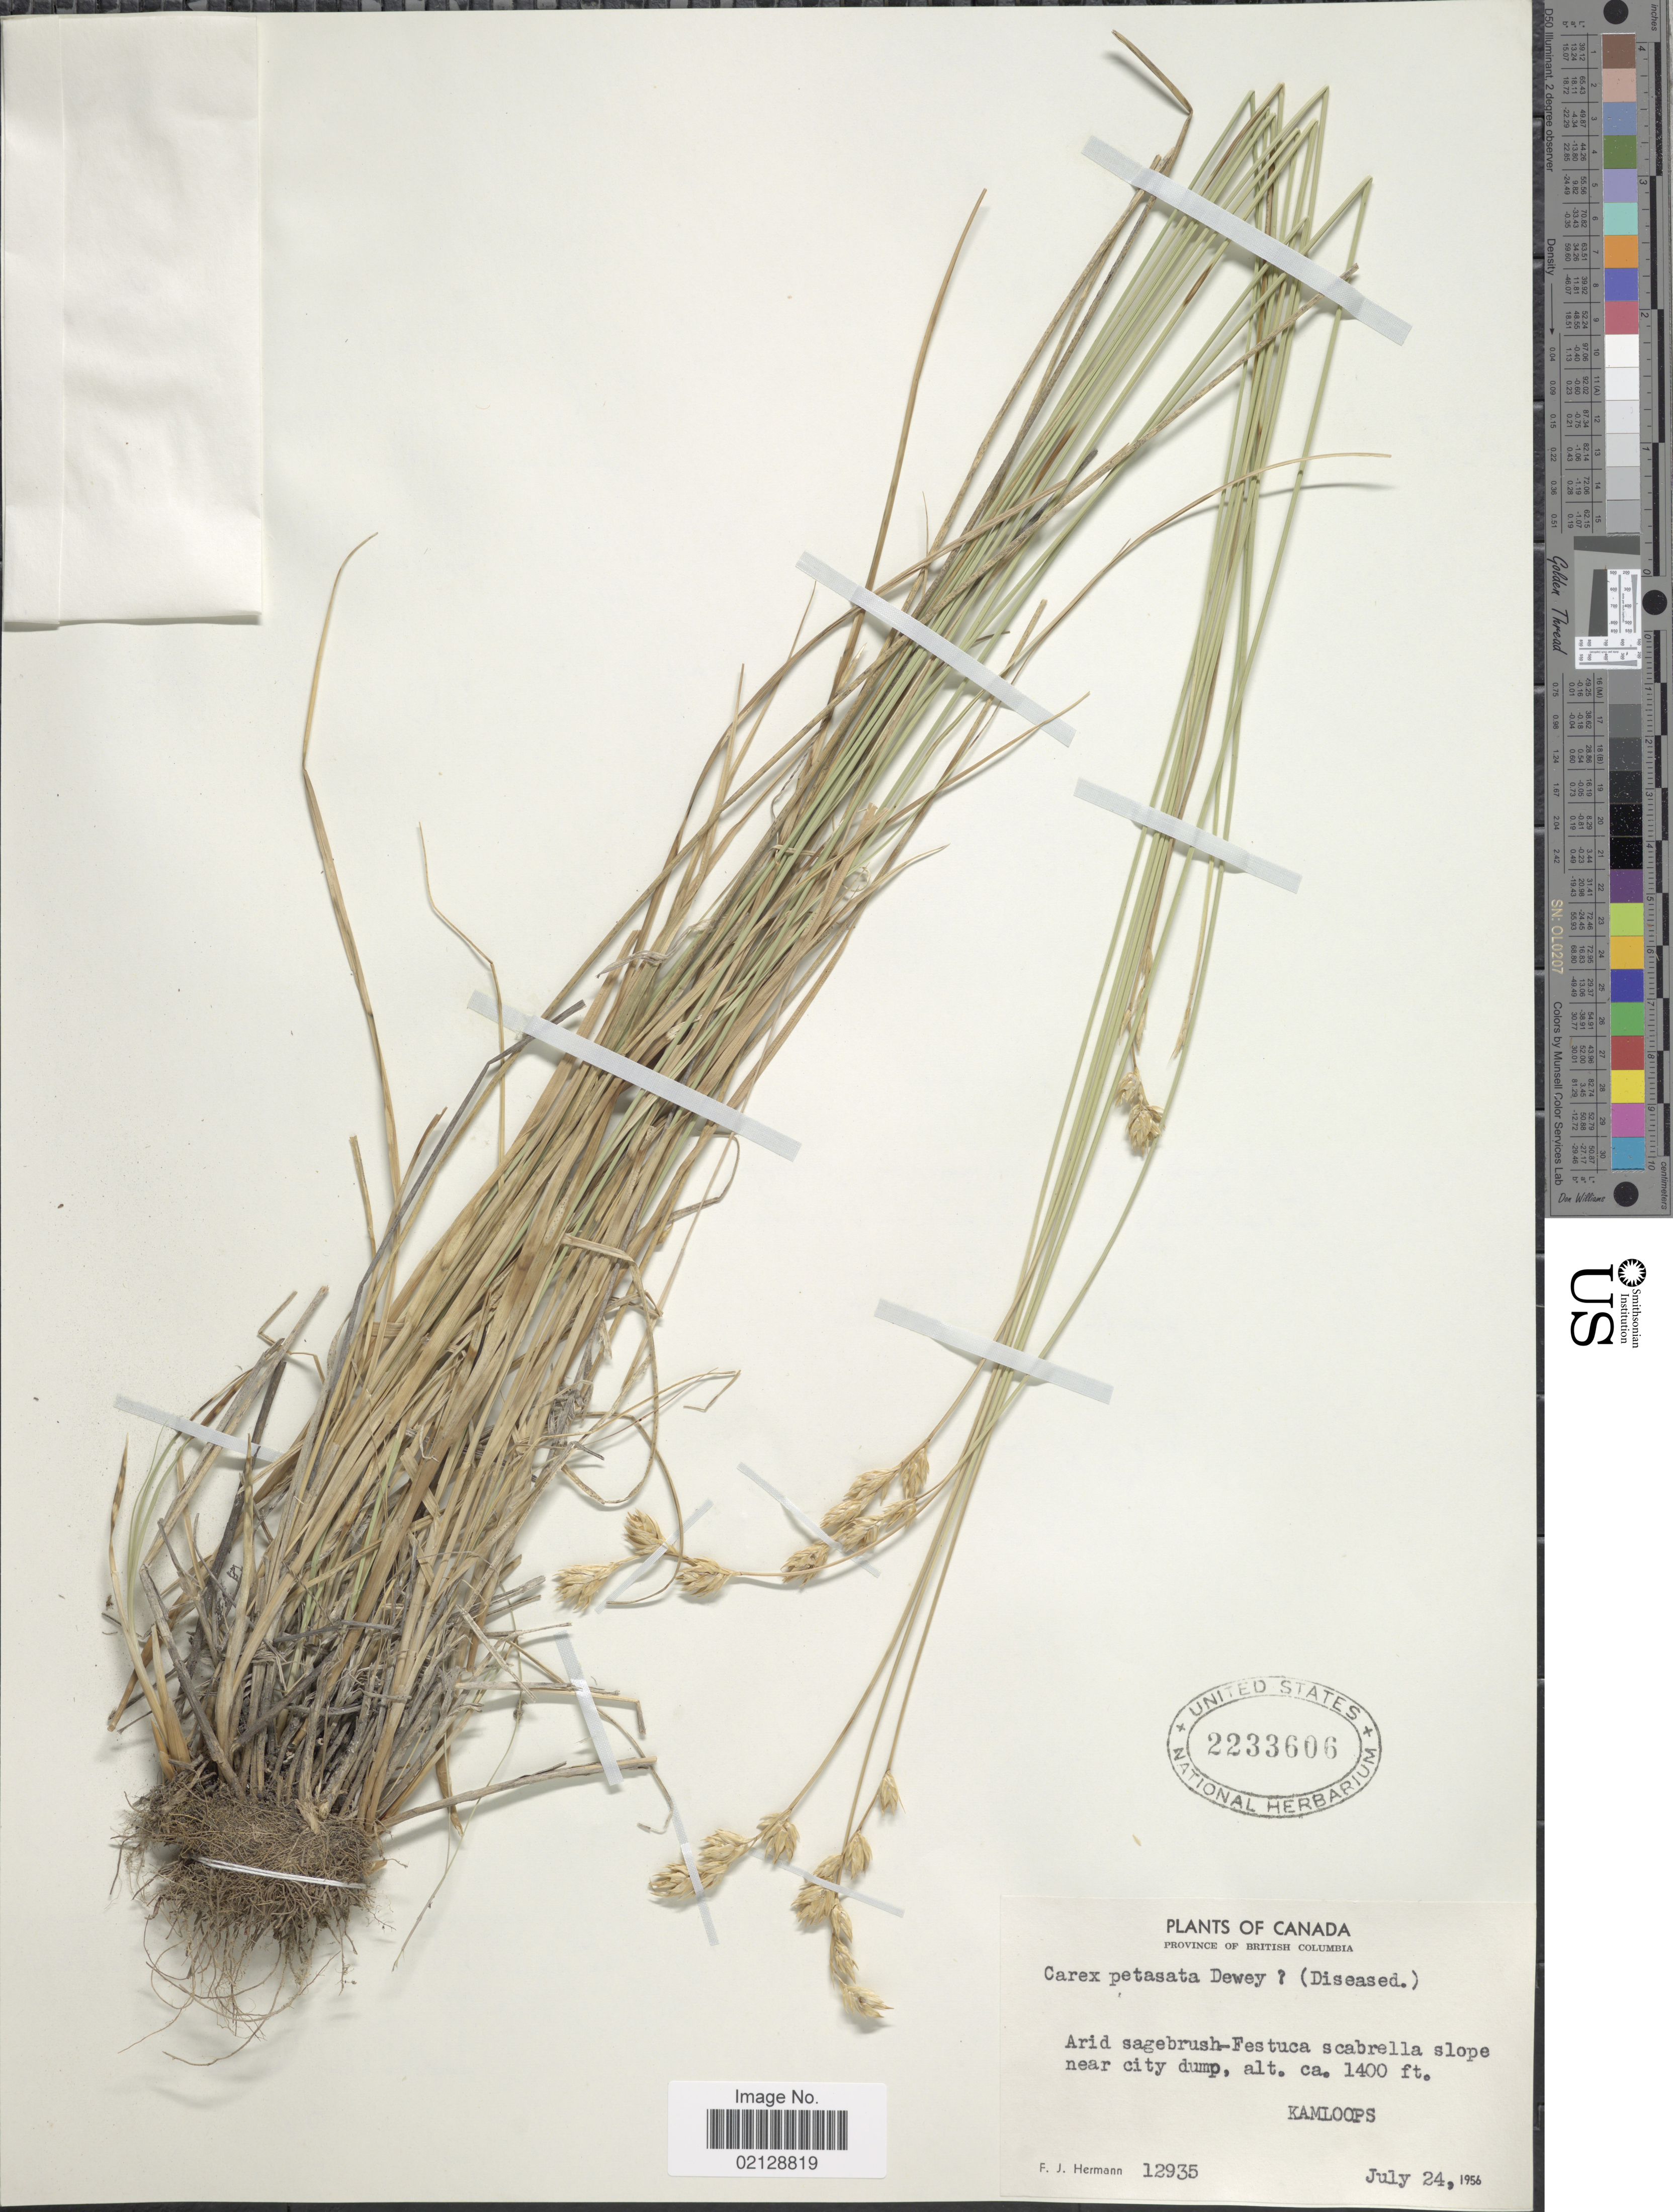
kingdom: Plantae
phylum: Tracheophyta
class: Liliopsida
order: Poales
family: Cyperaceae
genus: Carex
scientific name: Carex petasata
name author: Dewey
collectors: F. J. Hermann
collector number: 12935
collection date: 1956-07-24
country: Canada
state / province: British Columbia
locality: Province of British Columbia, Arid sagebrush-Festuca scabrella slope near city dump, Kamloops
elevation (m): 427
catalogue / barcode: US 2233606